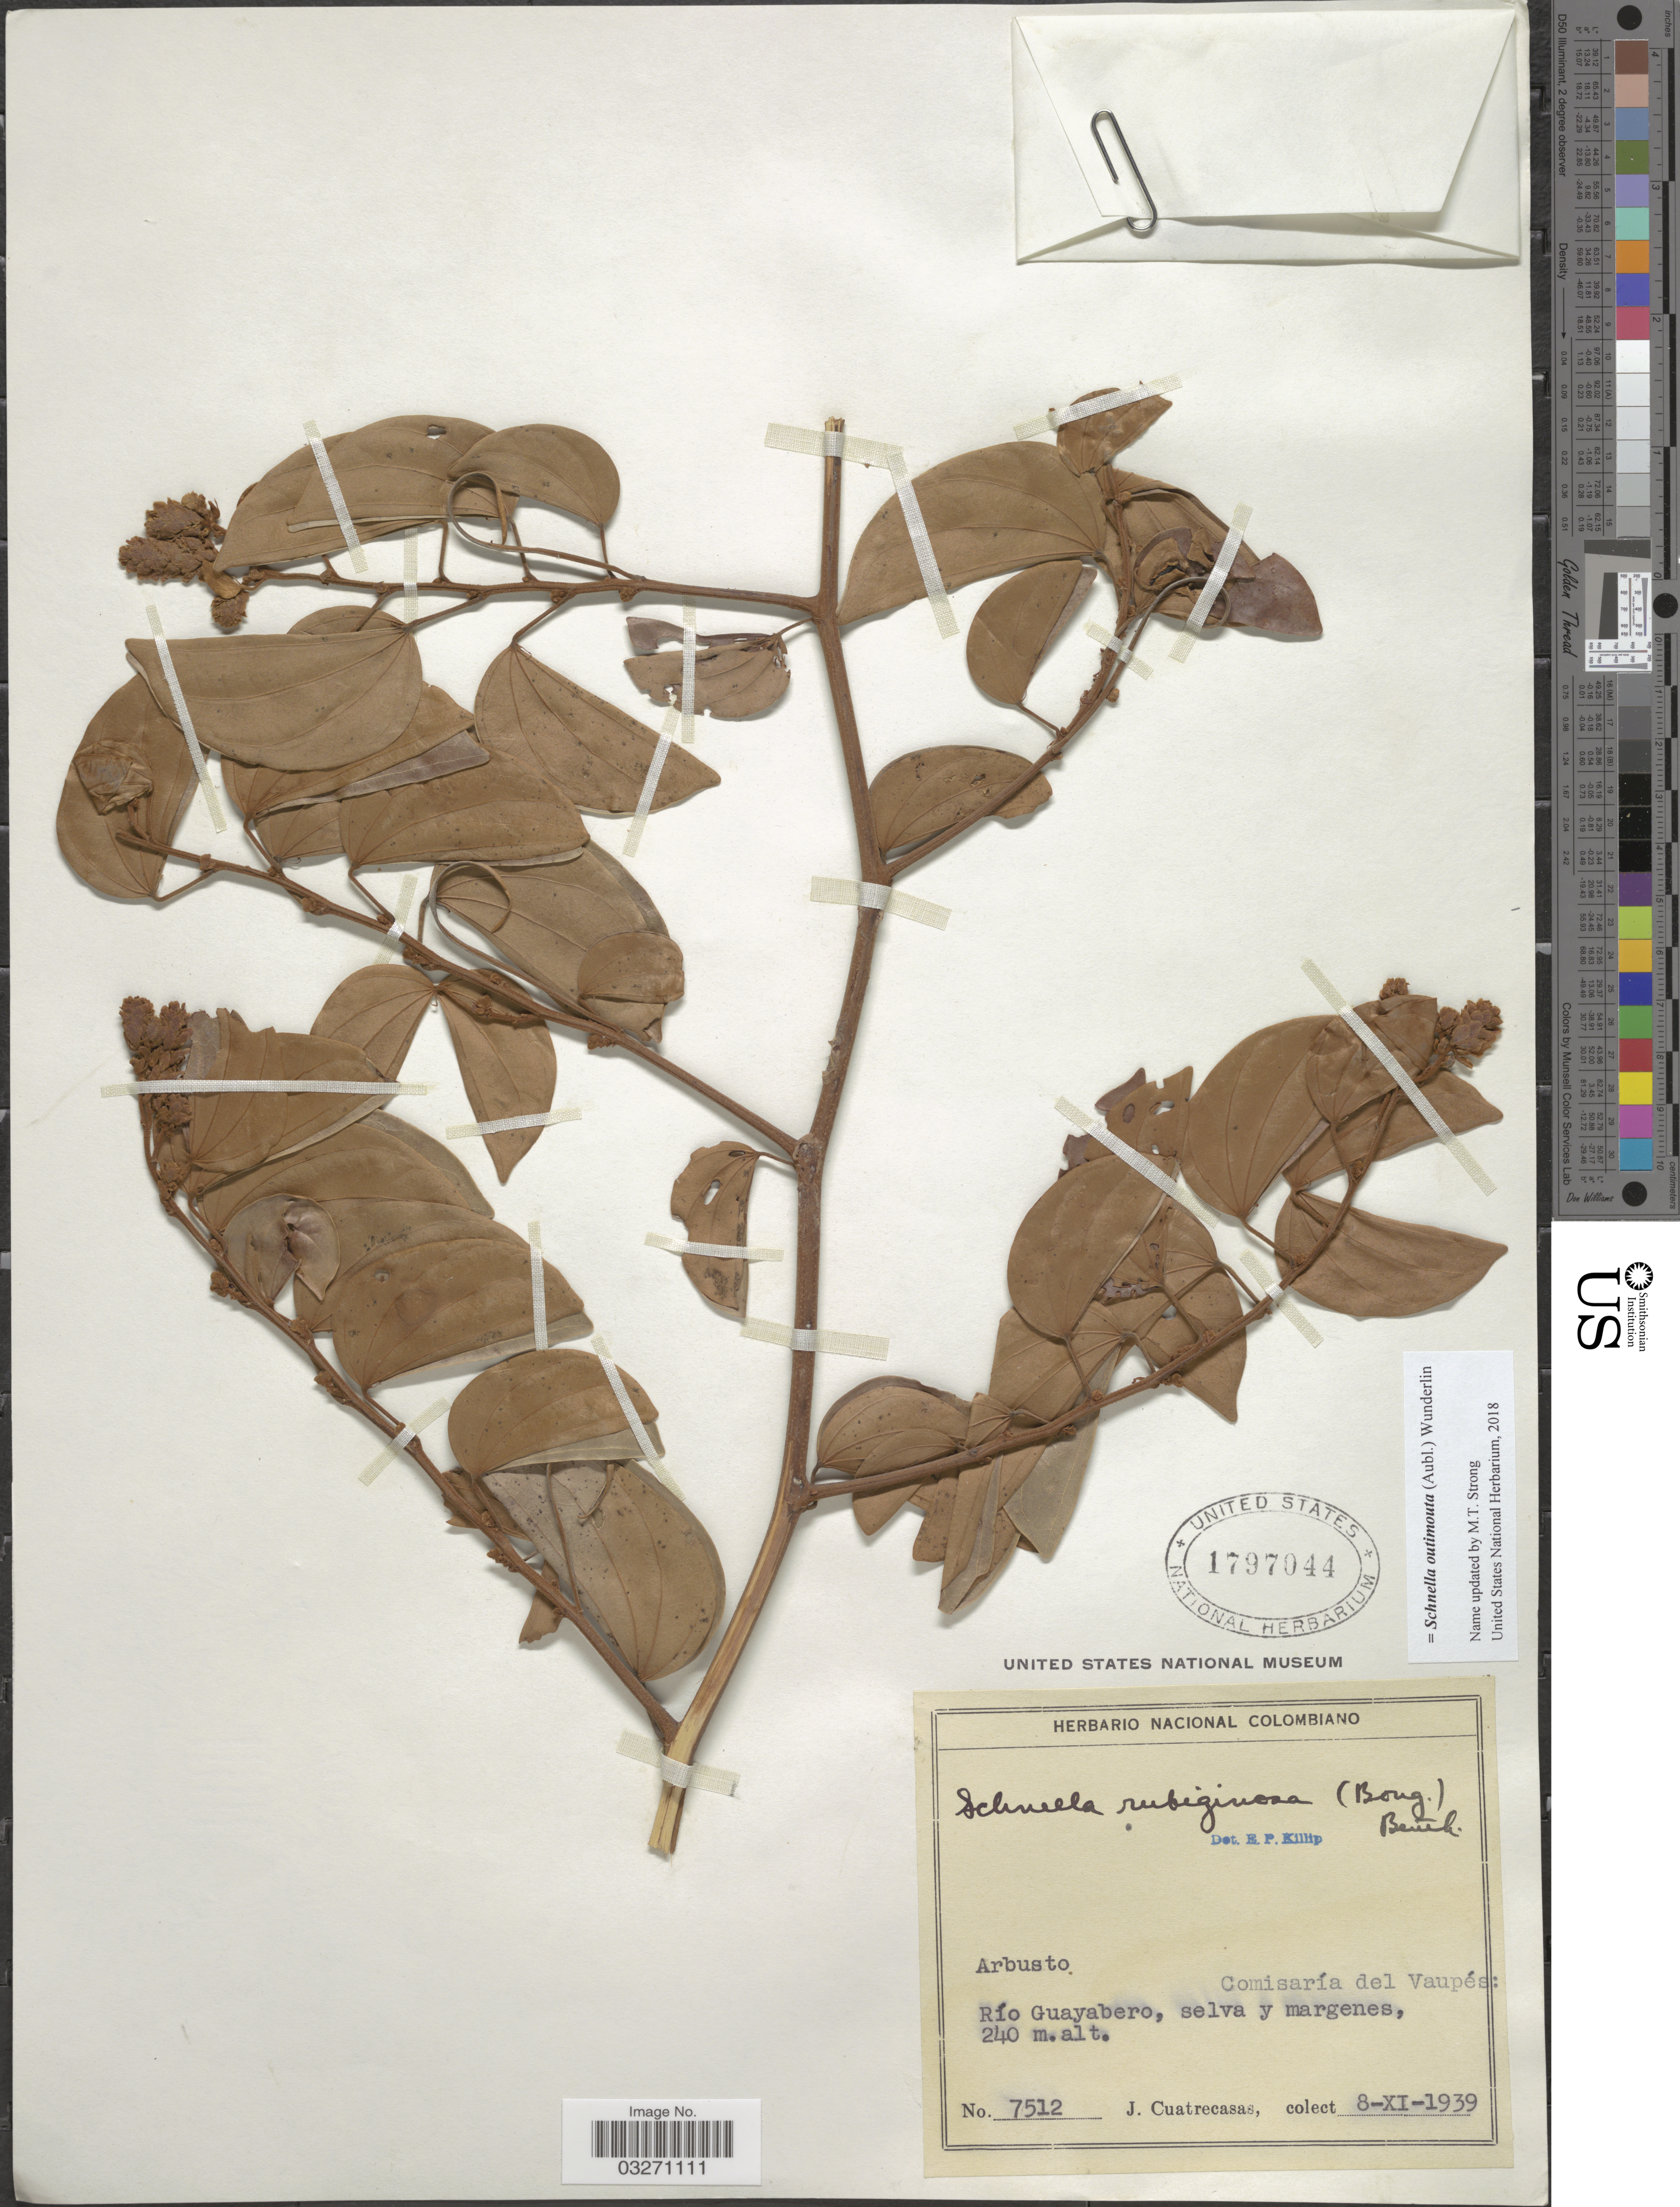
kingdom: Plantae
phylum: Tracheophyta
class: Magnoliopsida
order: Fabales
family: Fabaceae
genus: Schnella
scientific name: Schnella outimouta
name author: (Aubl.) Wunderlin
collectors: J. Cuatrecasas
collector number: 7512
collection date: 1939-11-08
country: Colombia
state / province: Vaupés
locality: Río Guayabero.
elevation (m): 240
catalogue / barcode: US 1797044